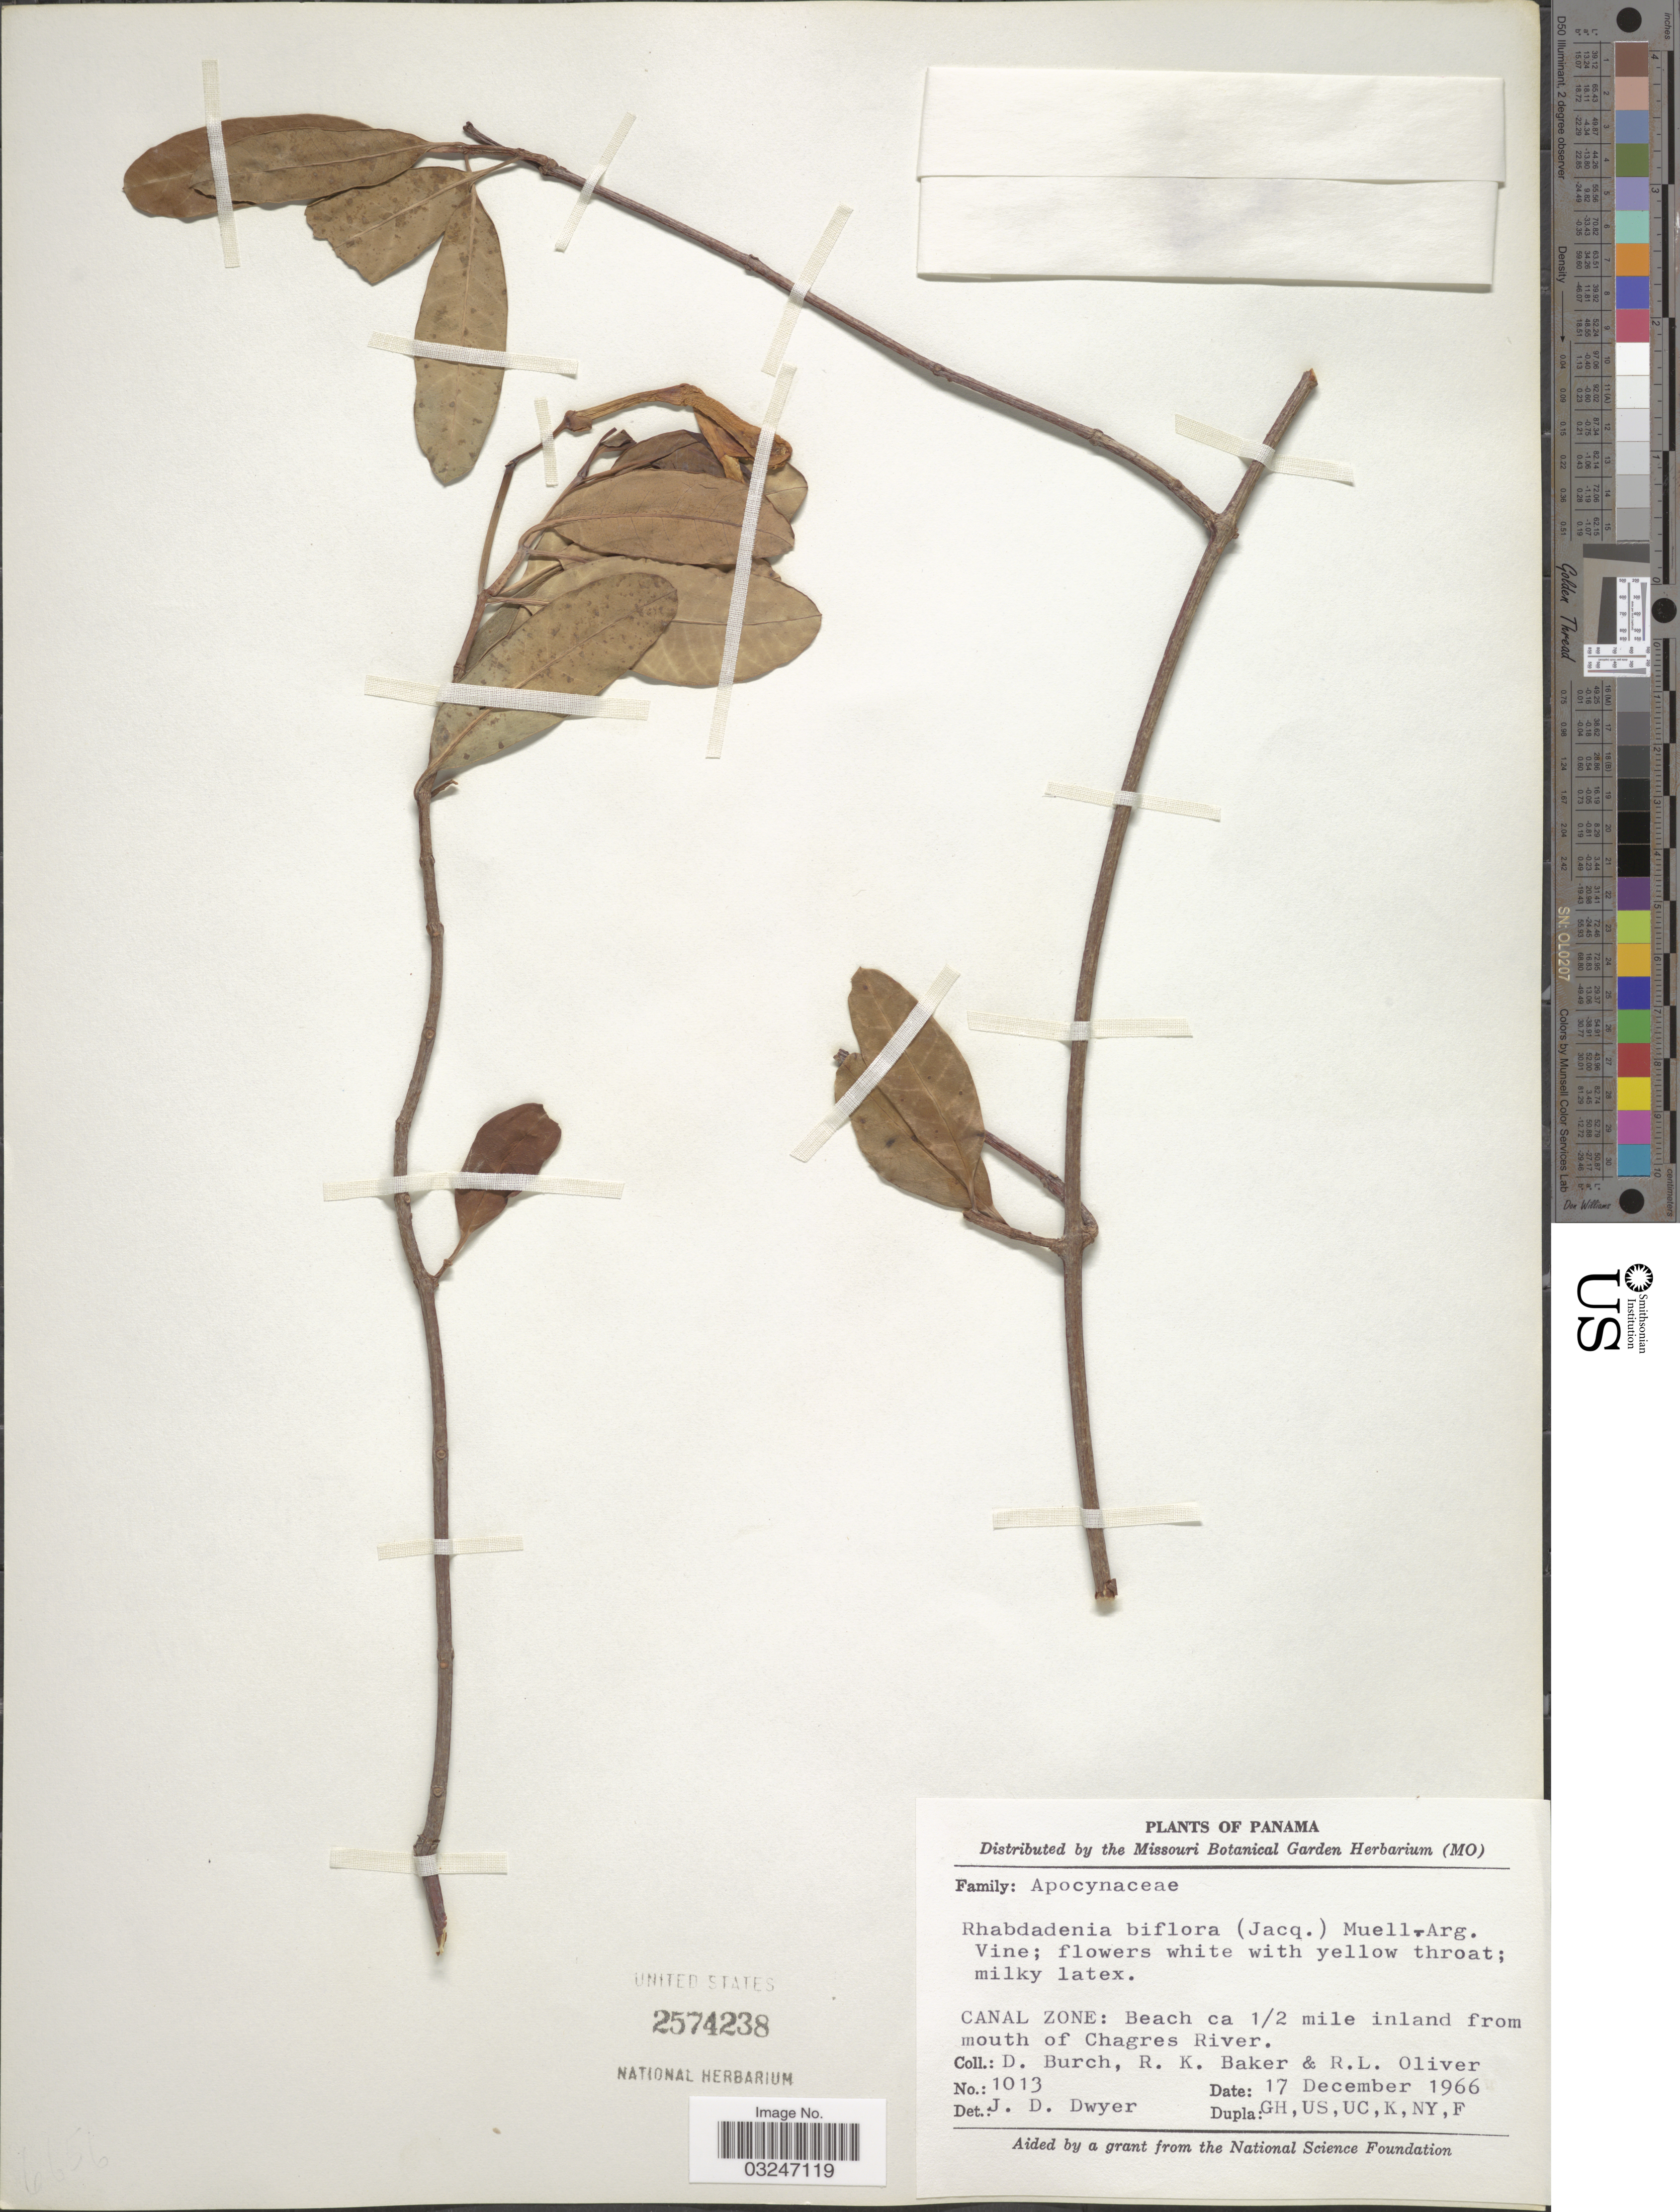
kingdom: Plantae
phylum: Tracheophyta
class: Magnoliopsida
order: Gentianales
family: Apocynaceae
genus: Rhabdadenia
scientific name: Rhabdadenia biflora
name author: (Jacq.) Müll. Arg.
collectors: D. Burch, R. K. Baker & R. Oliver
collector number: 1013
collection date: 1966-12-17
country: Panama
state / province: Colón / Panamá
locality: Canal Zone: Beach ca ½ mile inland from mouth of Chagres River.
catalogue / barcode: US 2574238